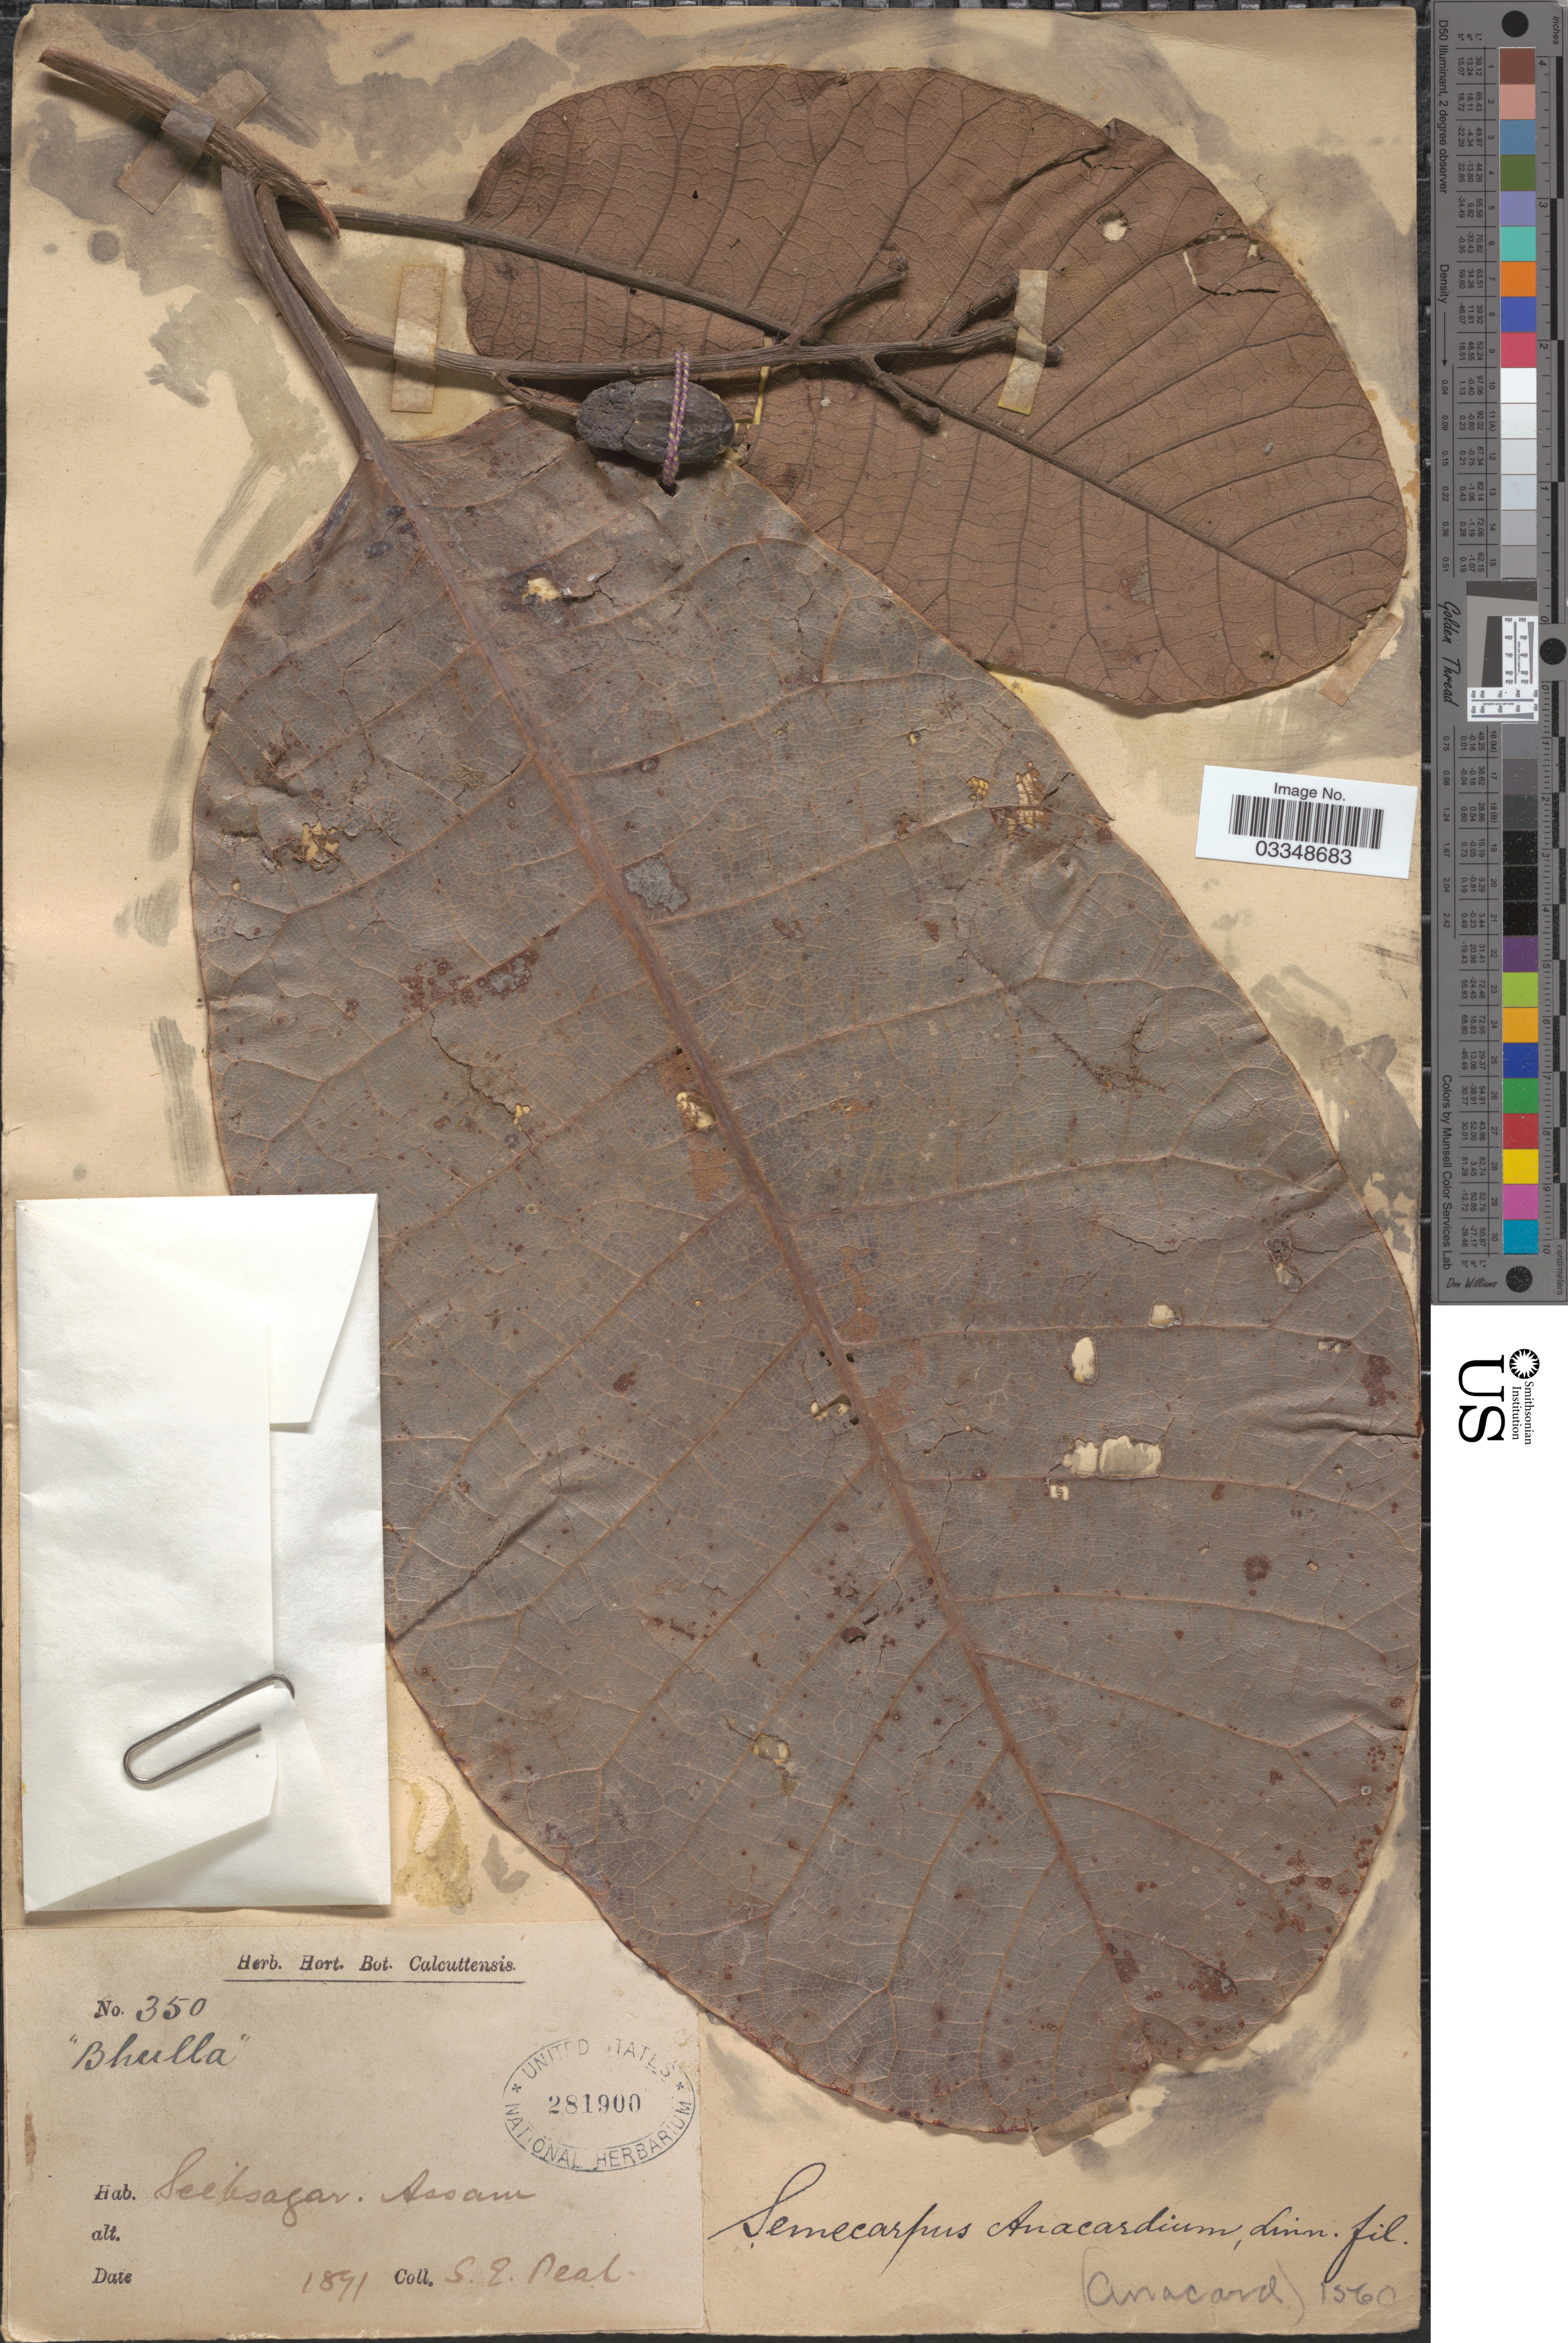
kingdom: Plantae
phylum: Tracheophyta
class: Magnoliopsida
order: Sapindales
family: Anacardiaceae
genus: Semecarpus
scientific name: Semecarpus anacardium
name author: L. f.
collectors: S. Peal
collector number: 350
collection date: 1891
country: India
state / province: Assam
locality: Sibsagor.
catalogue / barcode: US 281900